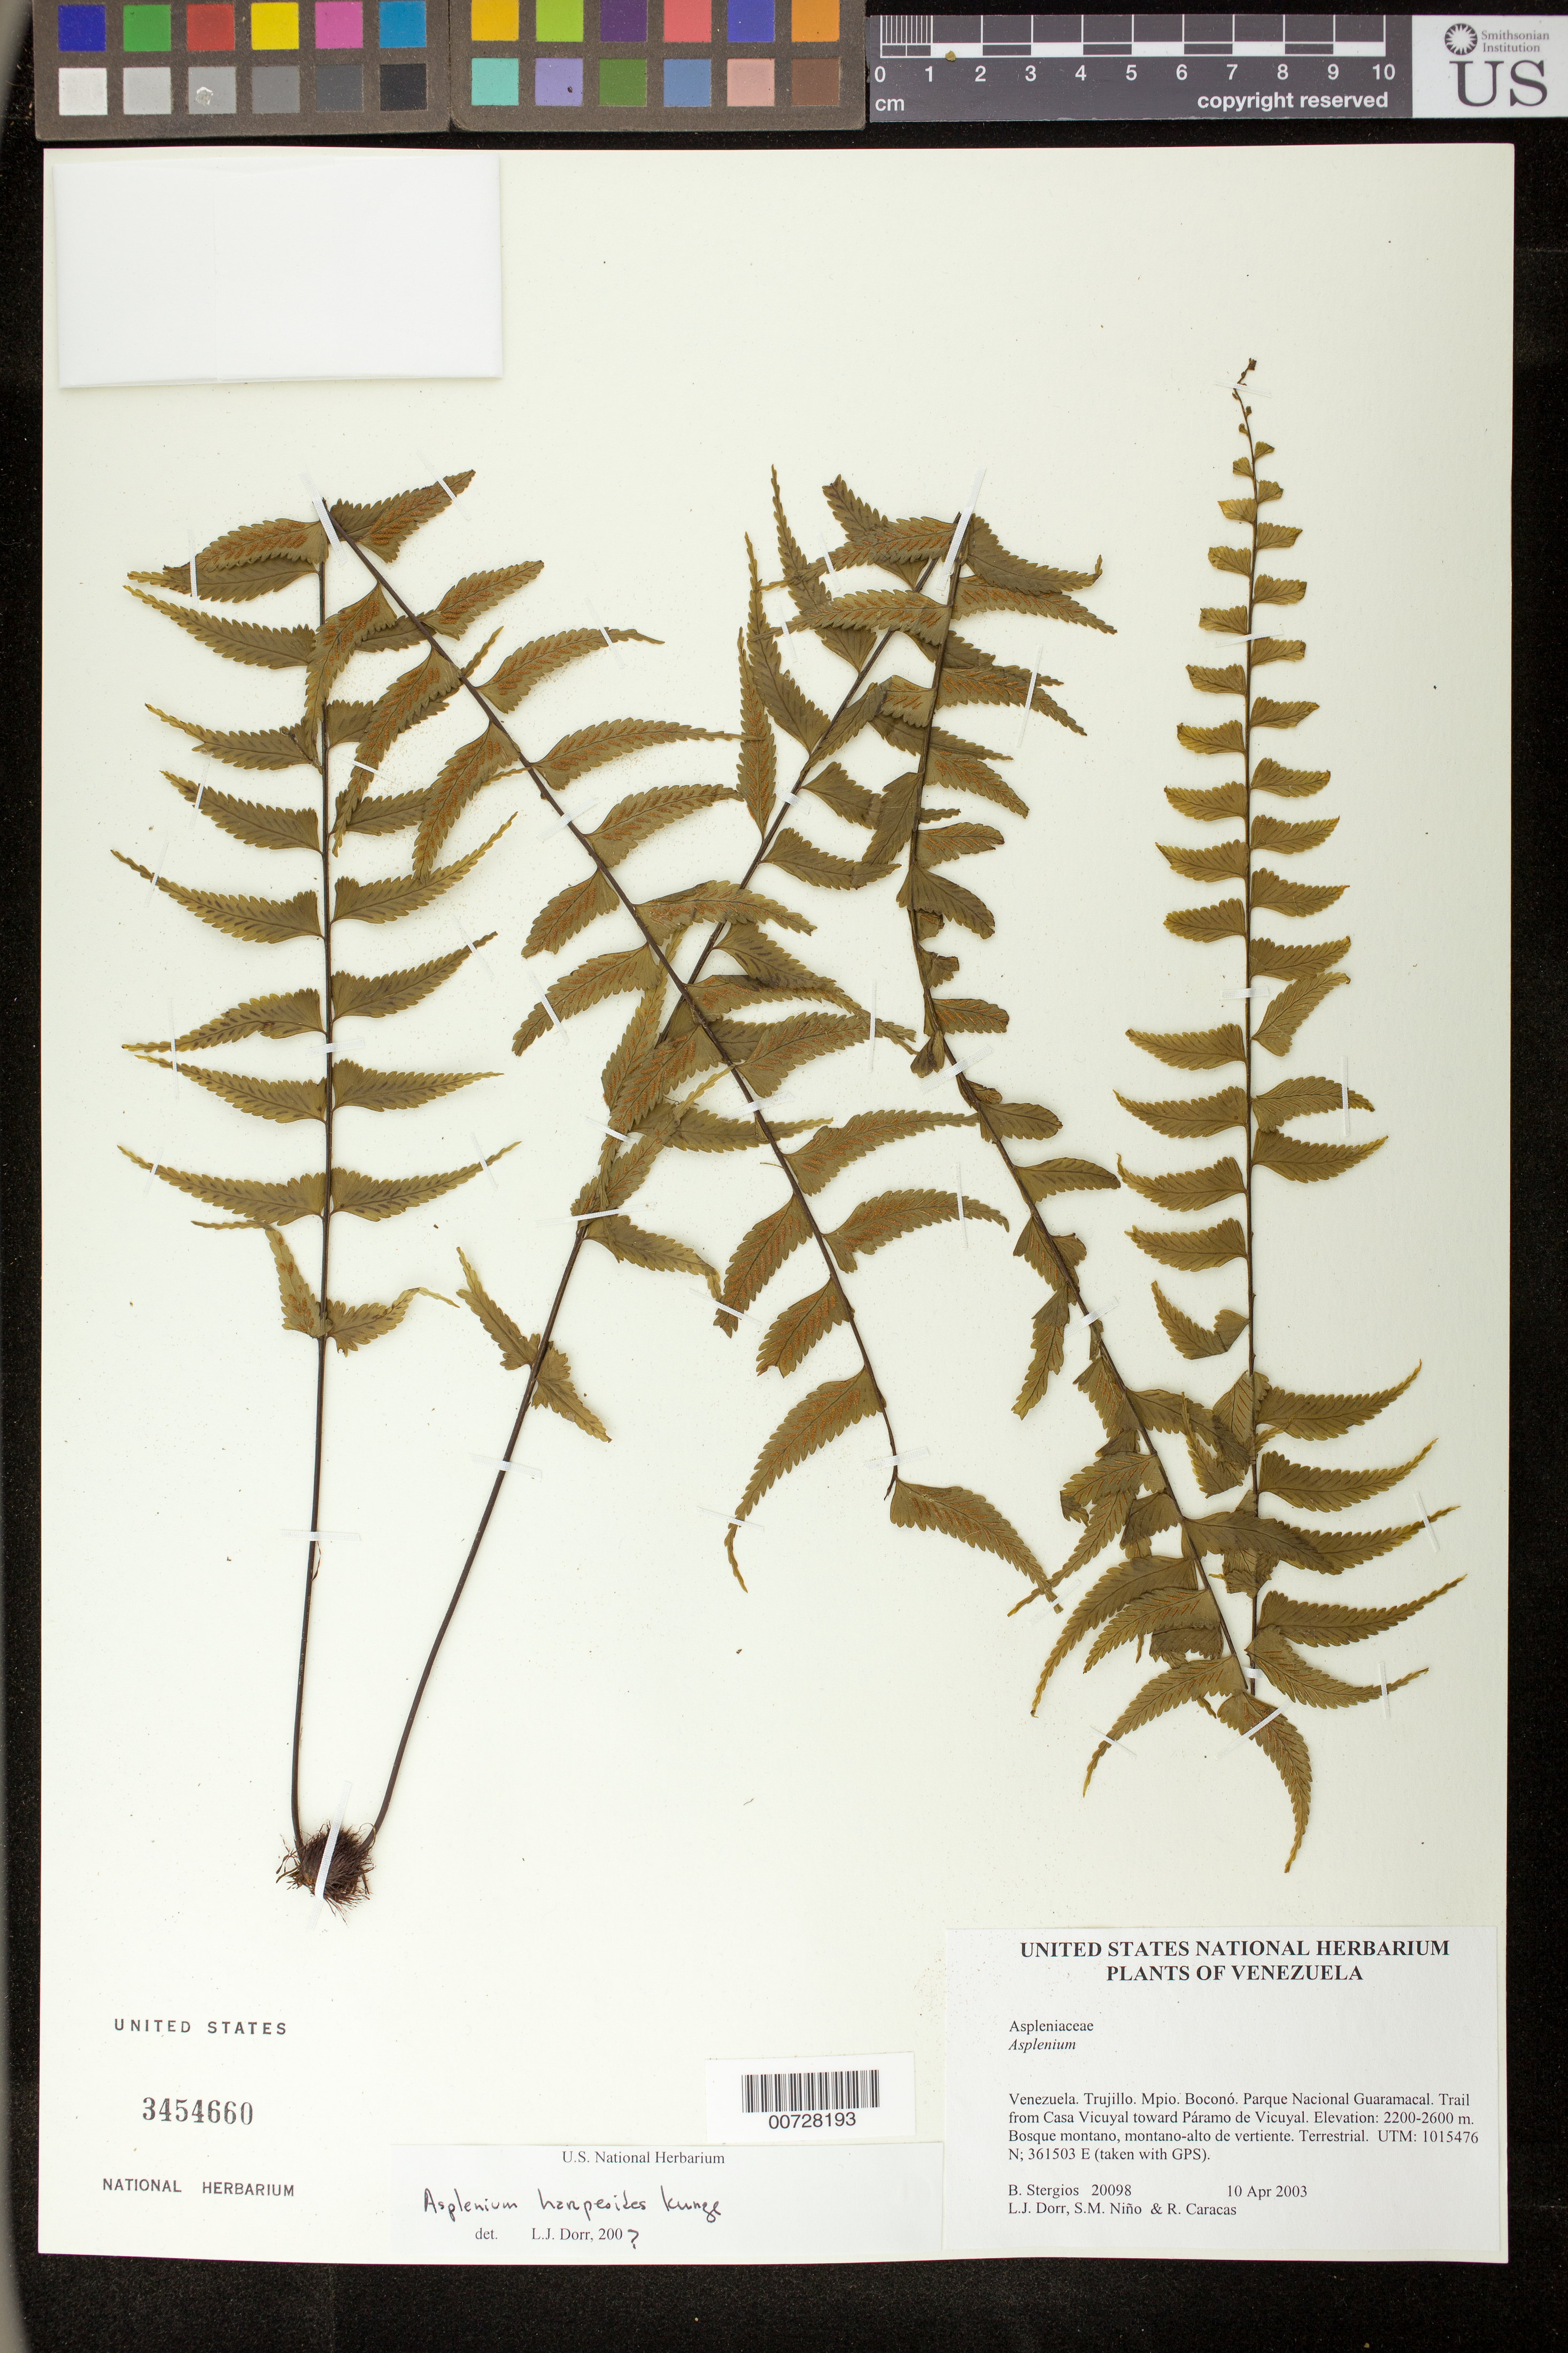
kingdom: Plantae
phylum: Tracheophyta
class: Polypodiopsida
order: Polypodiales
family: Aspleniaceae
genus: Asplenium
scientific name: Asplenium harpeodes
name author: Kunze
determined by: Dorr, L. J., (BOT), Smithsonian Institution - National Museum of Natural History (UNITED STATES)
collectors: B. G. Stergios, L. J. Dorr, S. M. Niño & R. Caracas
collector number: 20098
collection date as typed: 10 Apr 2003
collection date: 2003-04-10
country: Venezuela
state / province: Trujillo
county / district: Boconó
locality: Parque Nacional Guaramacal. Trail from Casa Vicuyal toward Páramo de Vicuyal.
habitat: Bosque montano, montano-alto de vertiente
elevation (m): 2200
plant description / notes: PORT, UC, US, VEN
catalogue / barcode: US 3454660